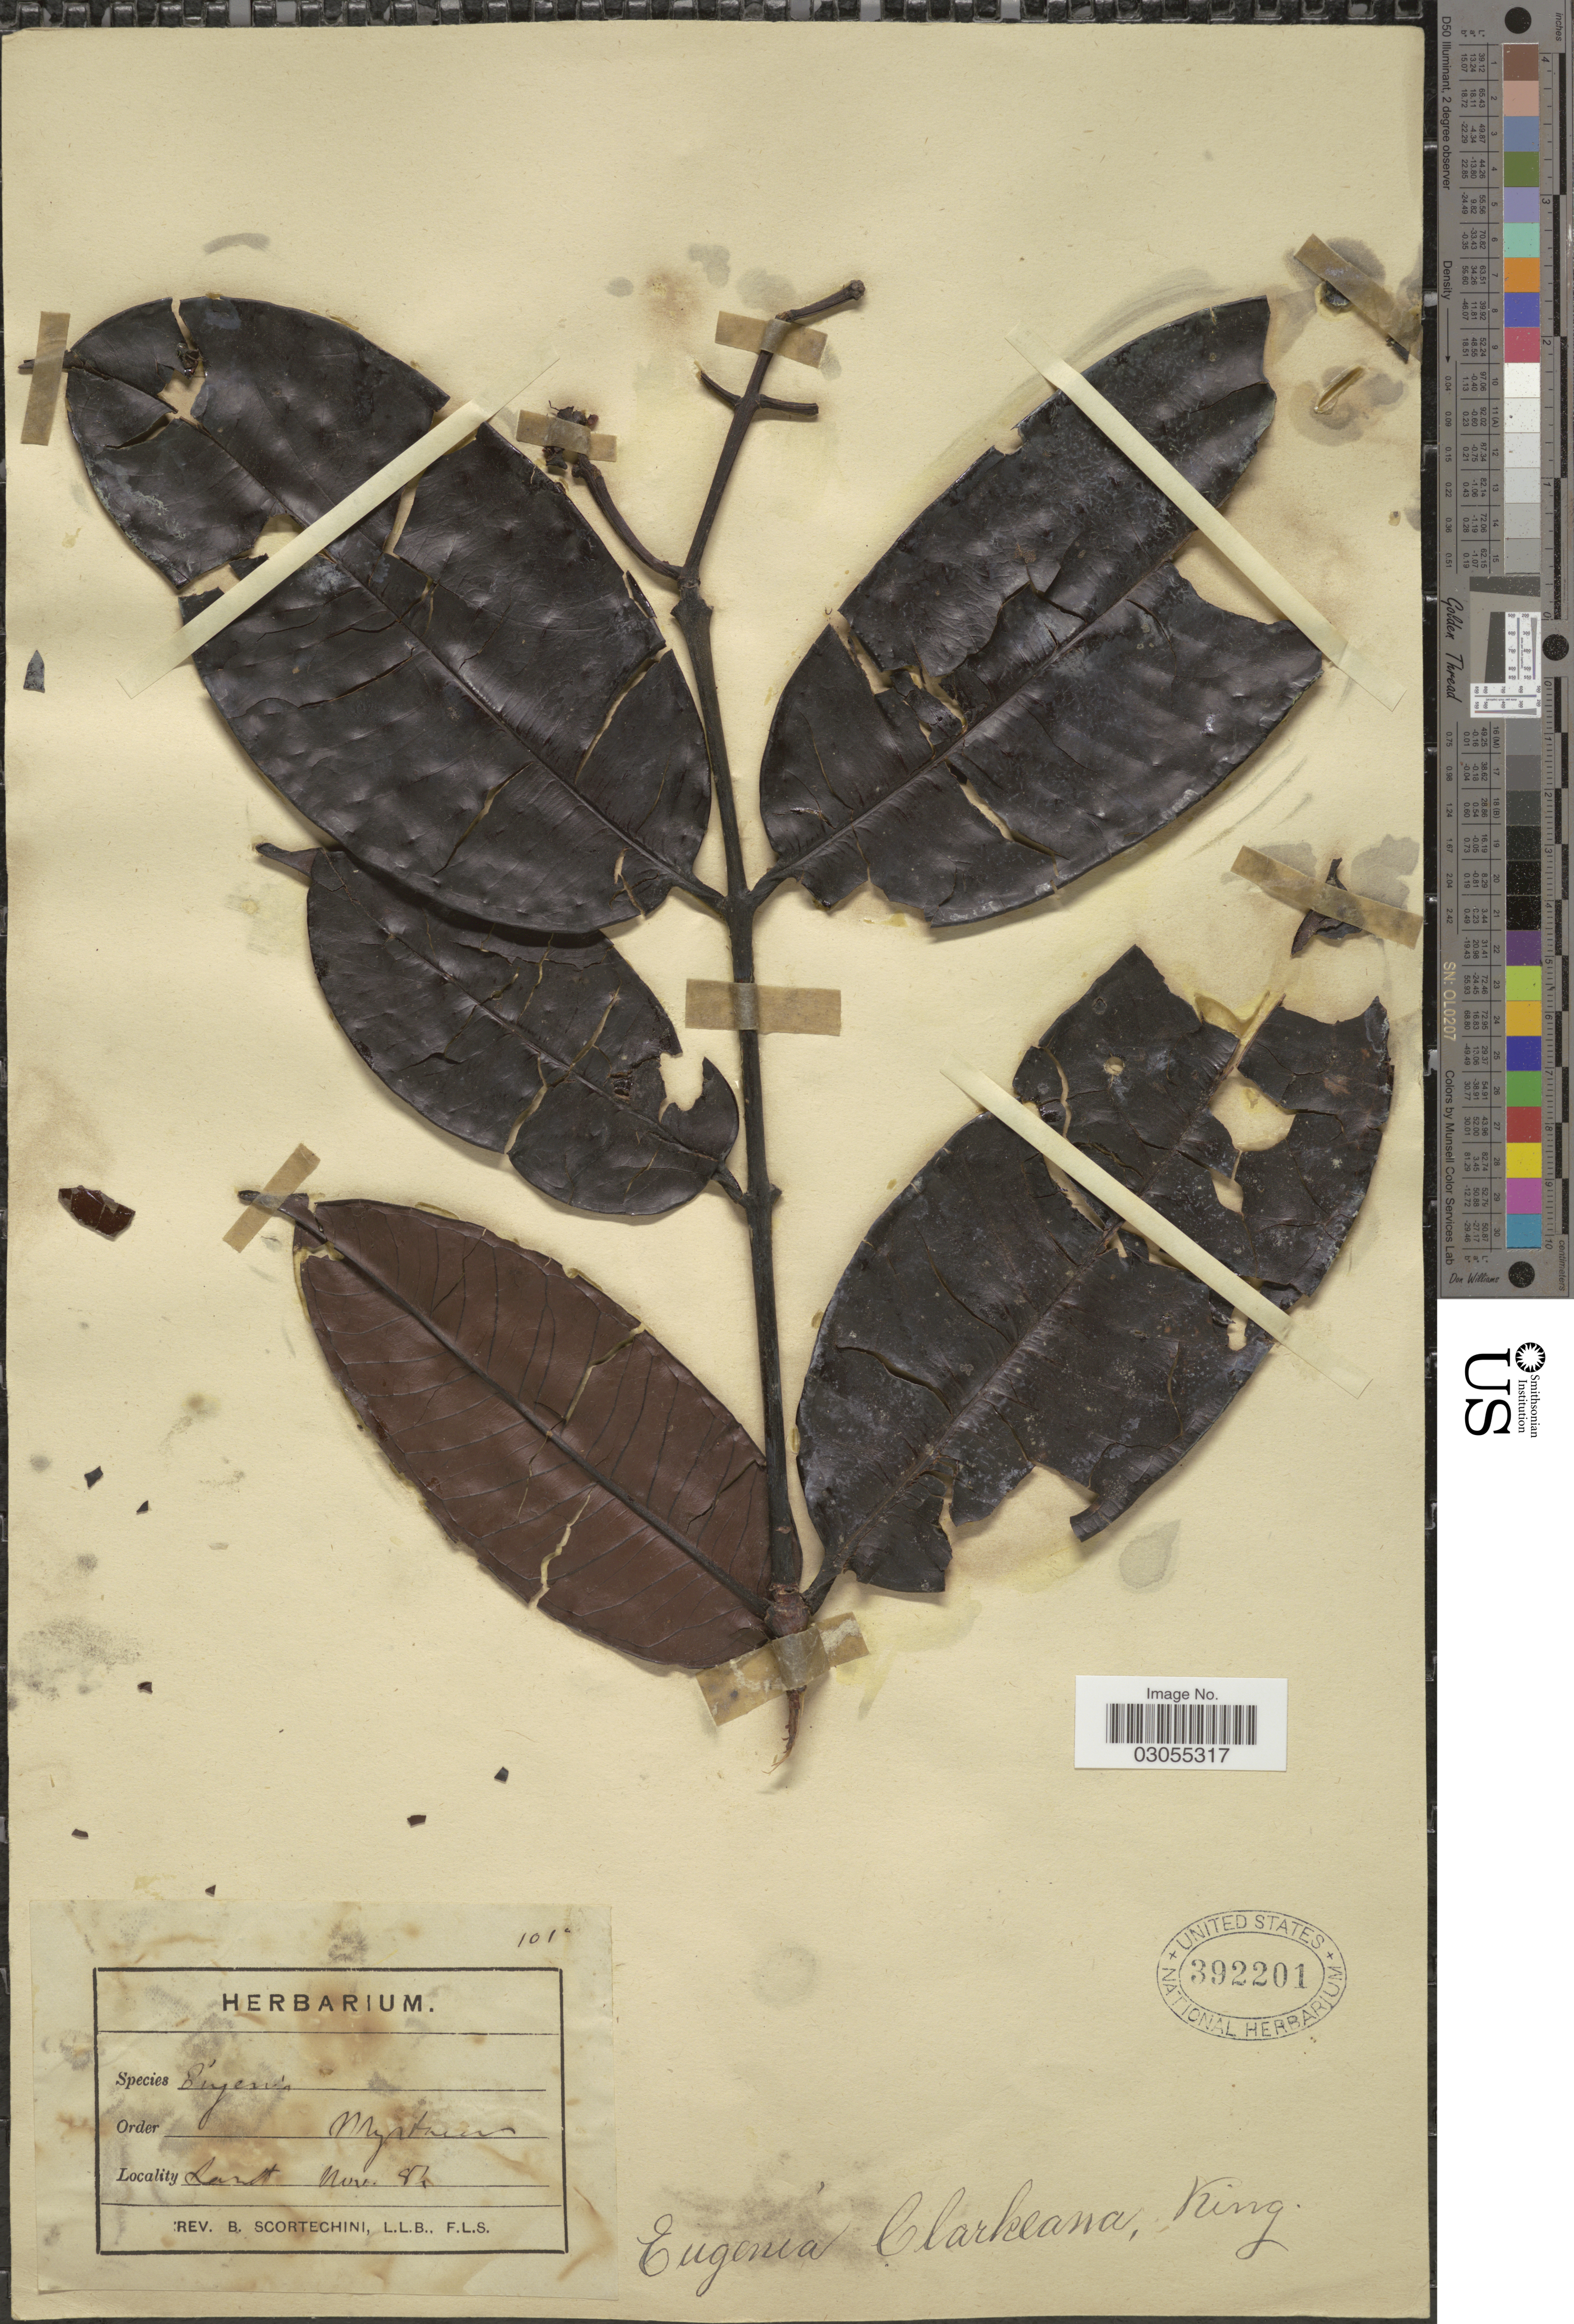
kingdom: Plantae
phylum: Tracheophyta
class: Magnoliopsida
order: Myrtales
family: Myrtaceae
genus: Syzygium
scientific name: Syzygium dyerianum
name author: (King) Chantar. & J.Parn.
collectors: Fr. Scortechini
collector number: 101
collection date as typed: Transcribed d/m/y: /11/84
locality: Laret. [interpreted]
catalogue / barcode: US 392201